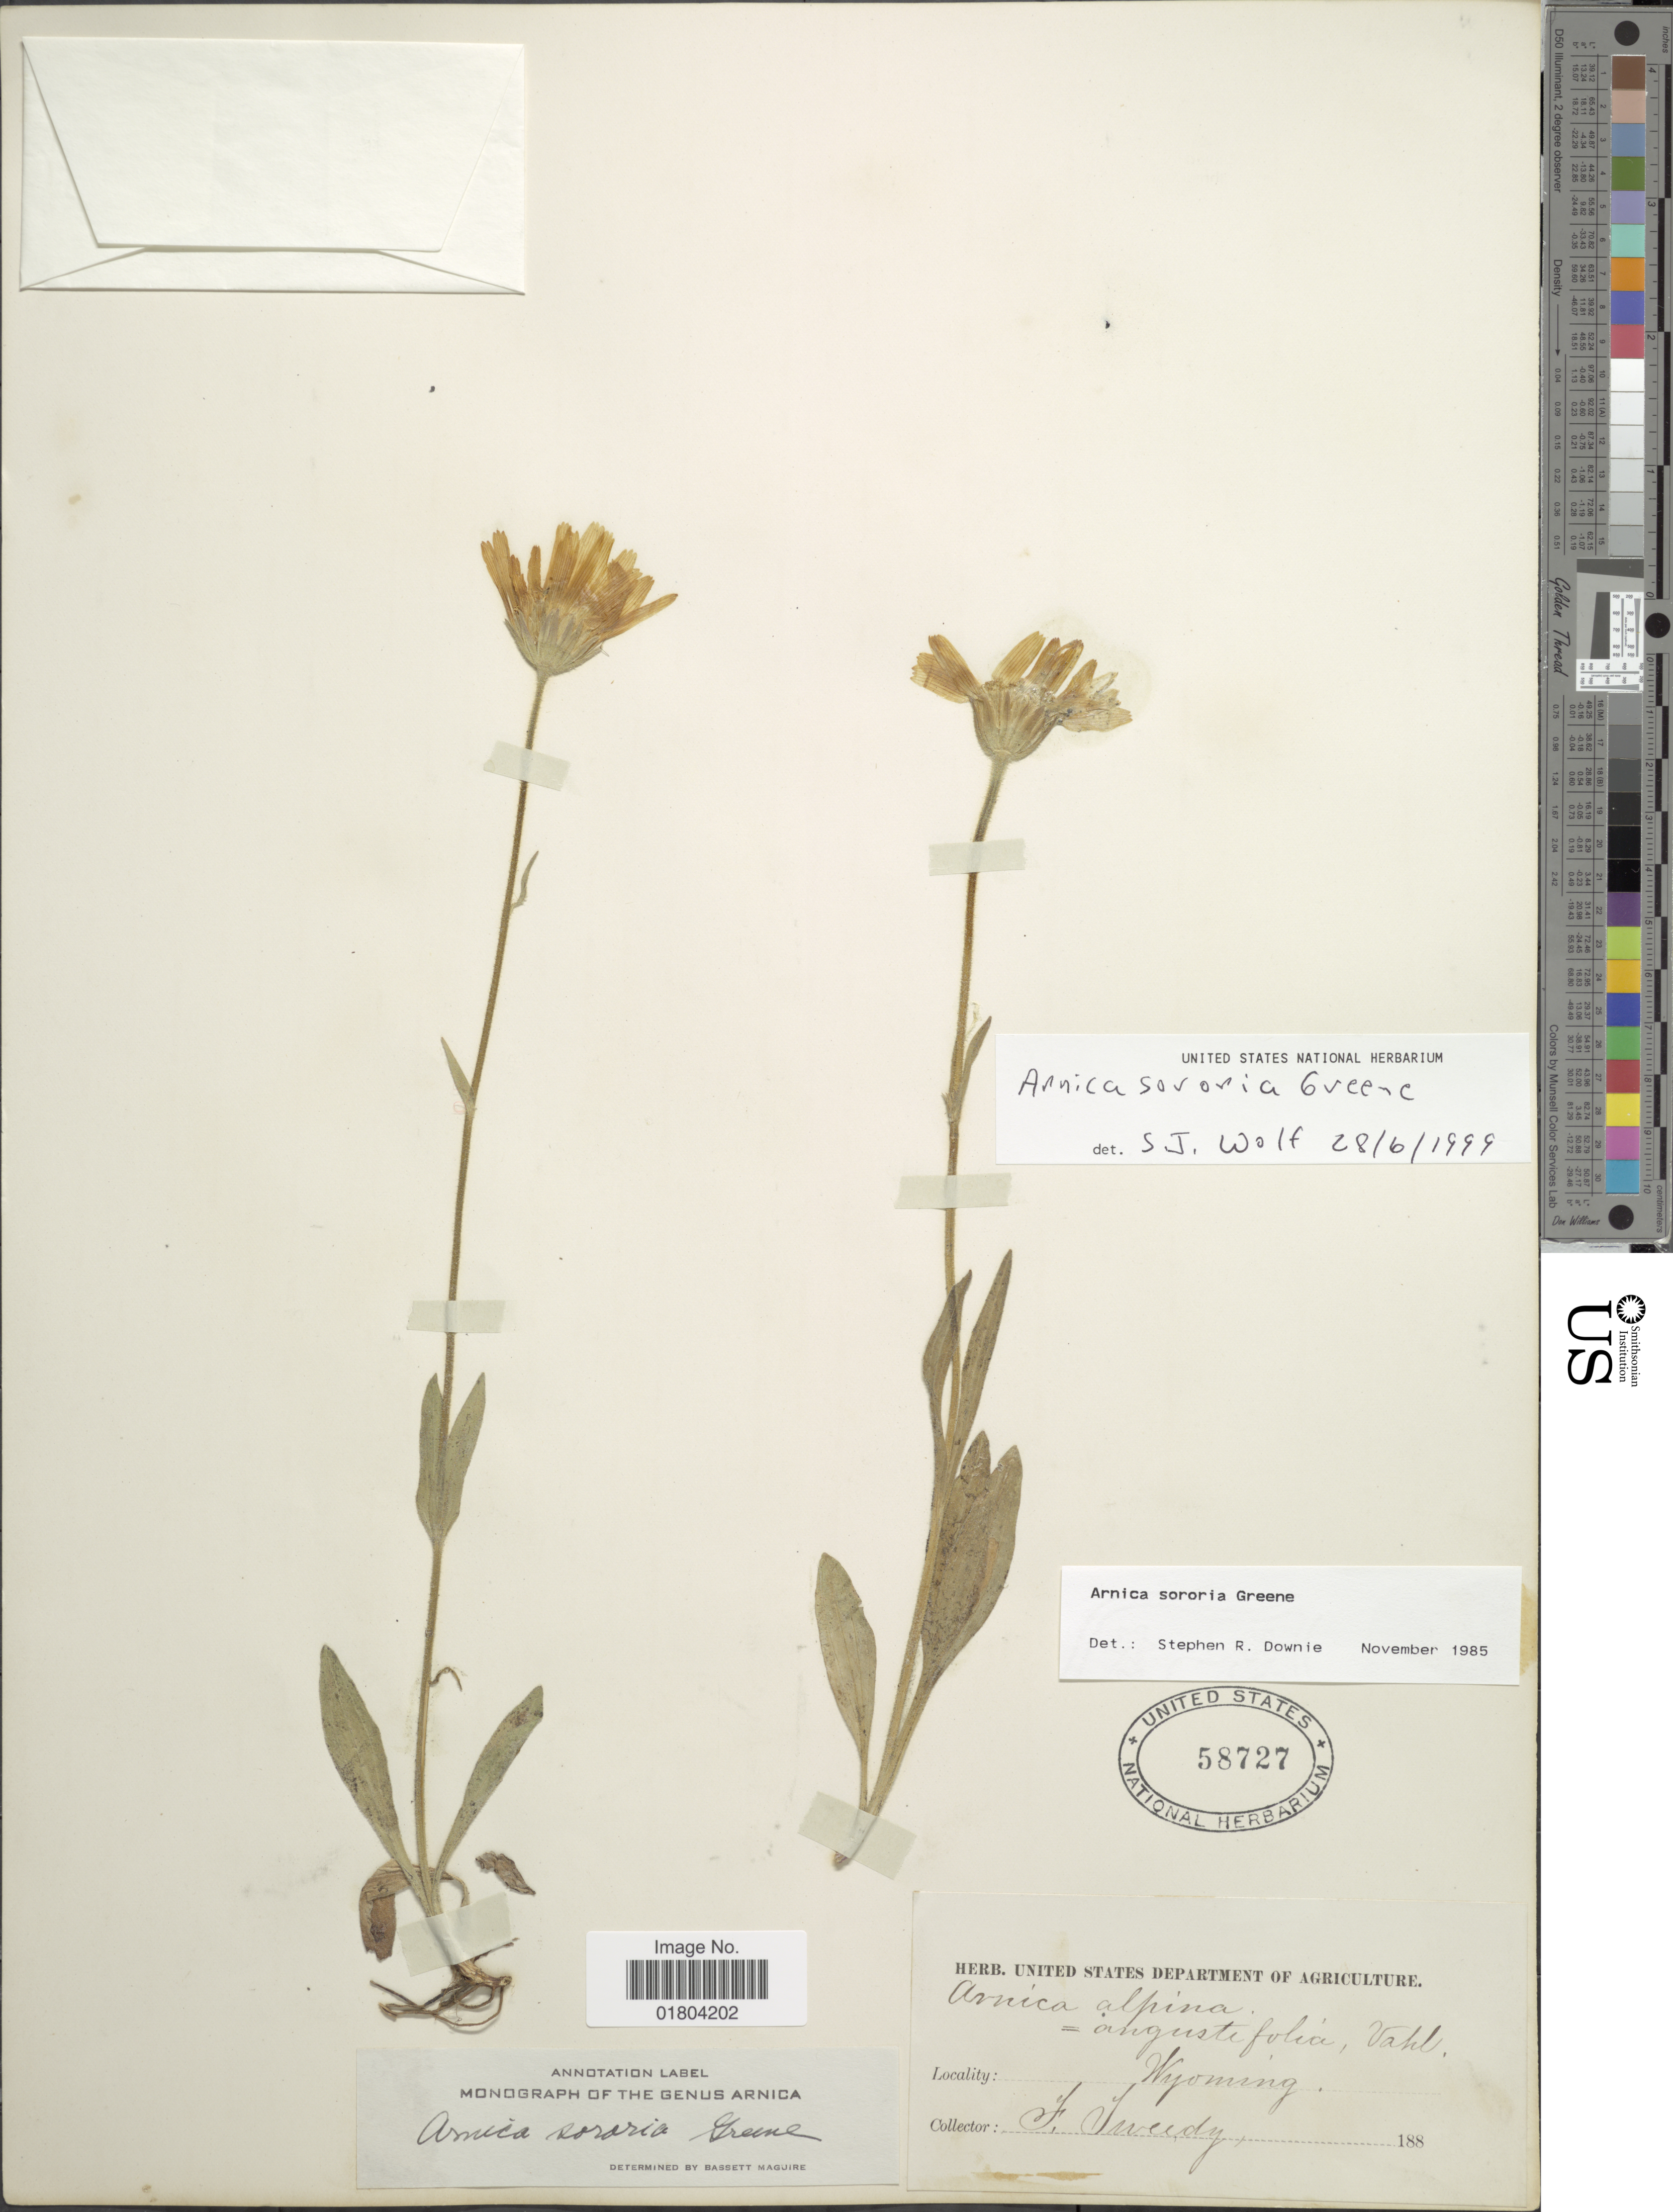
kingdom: Plantae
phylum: Tracheophyta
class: Magnoliopsida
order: Asterales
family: Asteraceae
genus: Arnica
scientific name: Arnica sororia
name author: Greene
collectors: F. Tweedy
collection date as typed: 188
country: United States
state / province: Wyoming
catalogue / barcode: US 58727